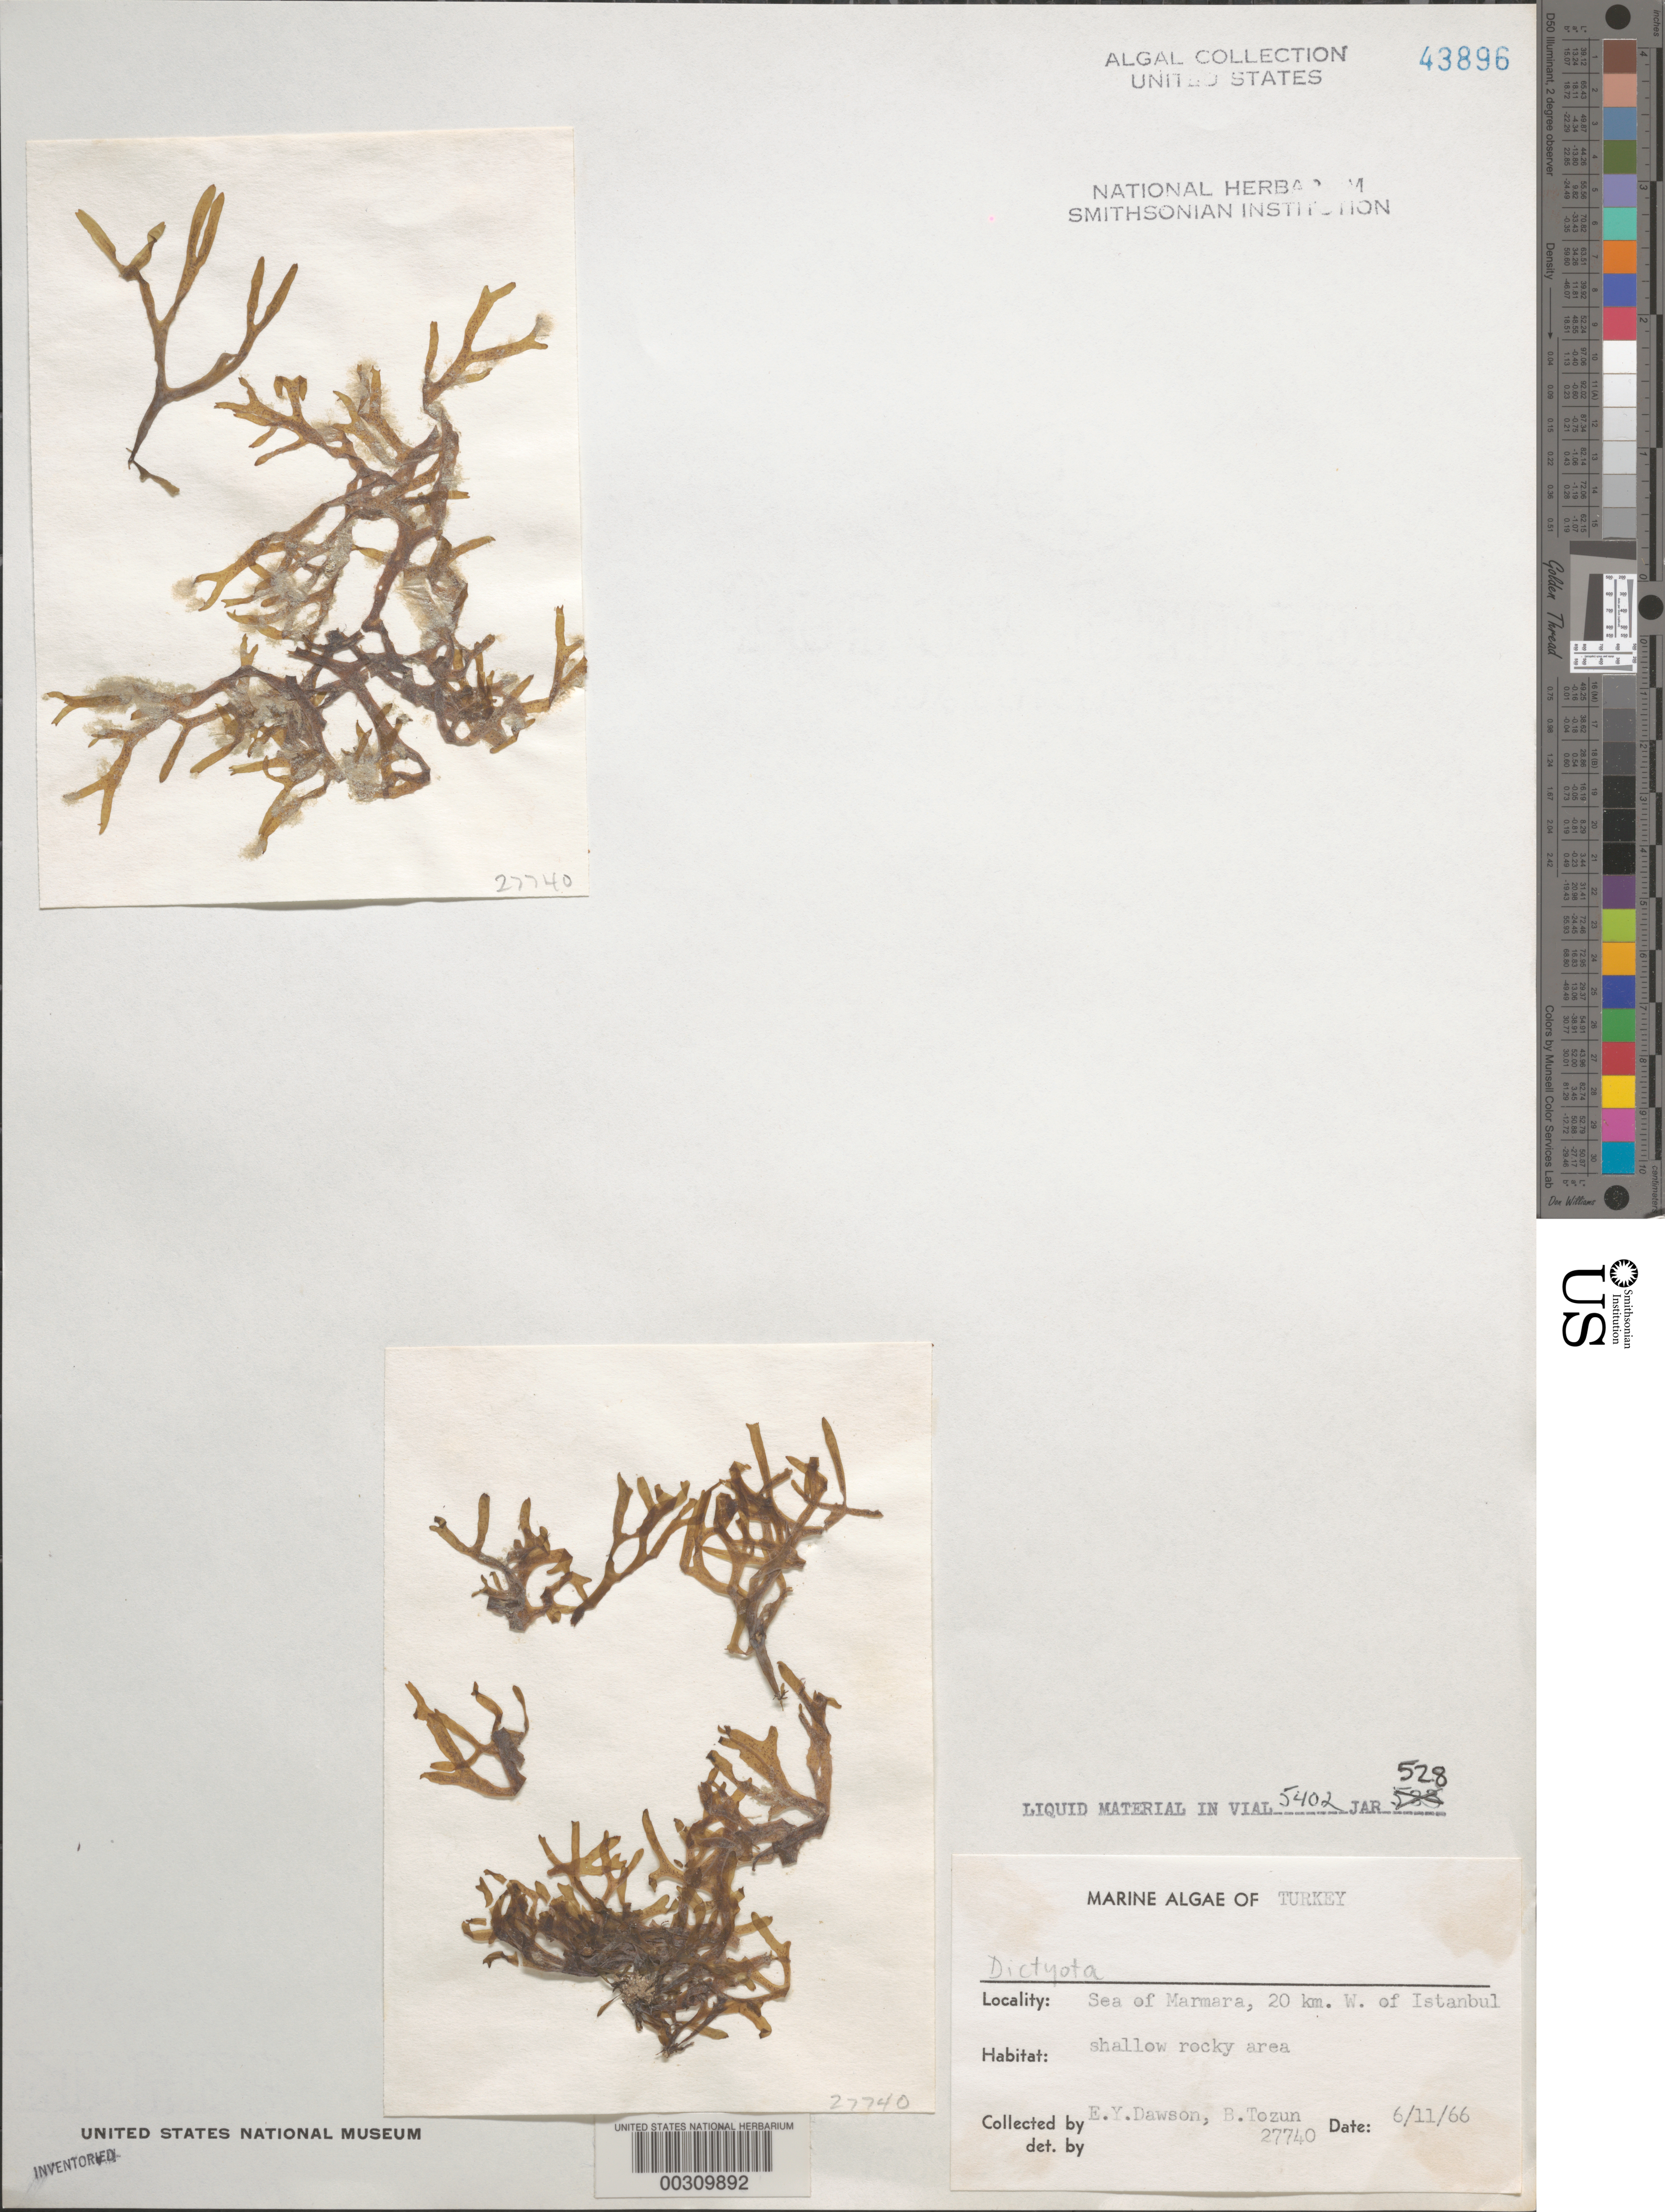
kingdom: Chromista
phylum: Ochrophyta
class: Phaeophyceae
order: Dictyotales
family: Dictyotaceae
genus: Dictyota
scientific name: Dictyota sp.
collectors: E. Y. Dawson & B. Tozun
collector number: EYD 27740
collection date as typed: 11 Jun 1966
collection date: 1966-06-11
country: Turkey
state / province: Istanbul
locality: Sea of Marmara, 20 km west of Istanbul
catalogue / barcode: US 43896